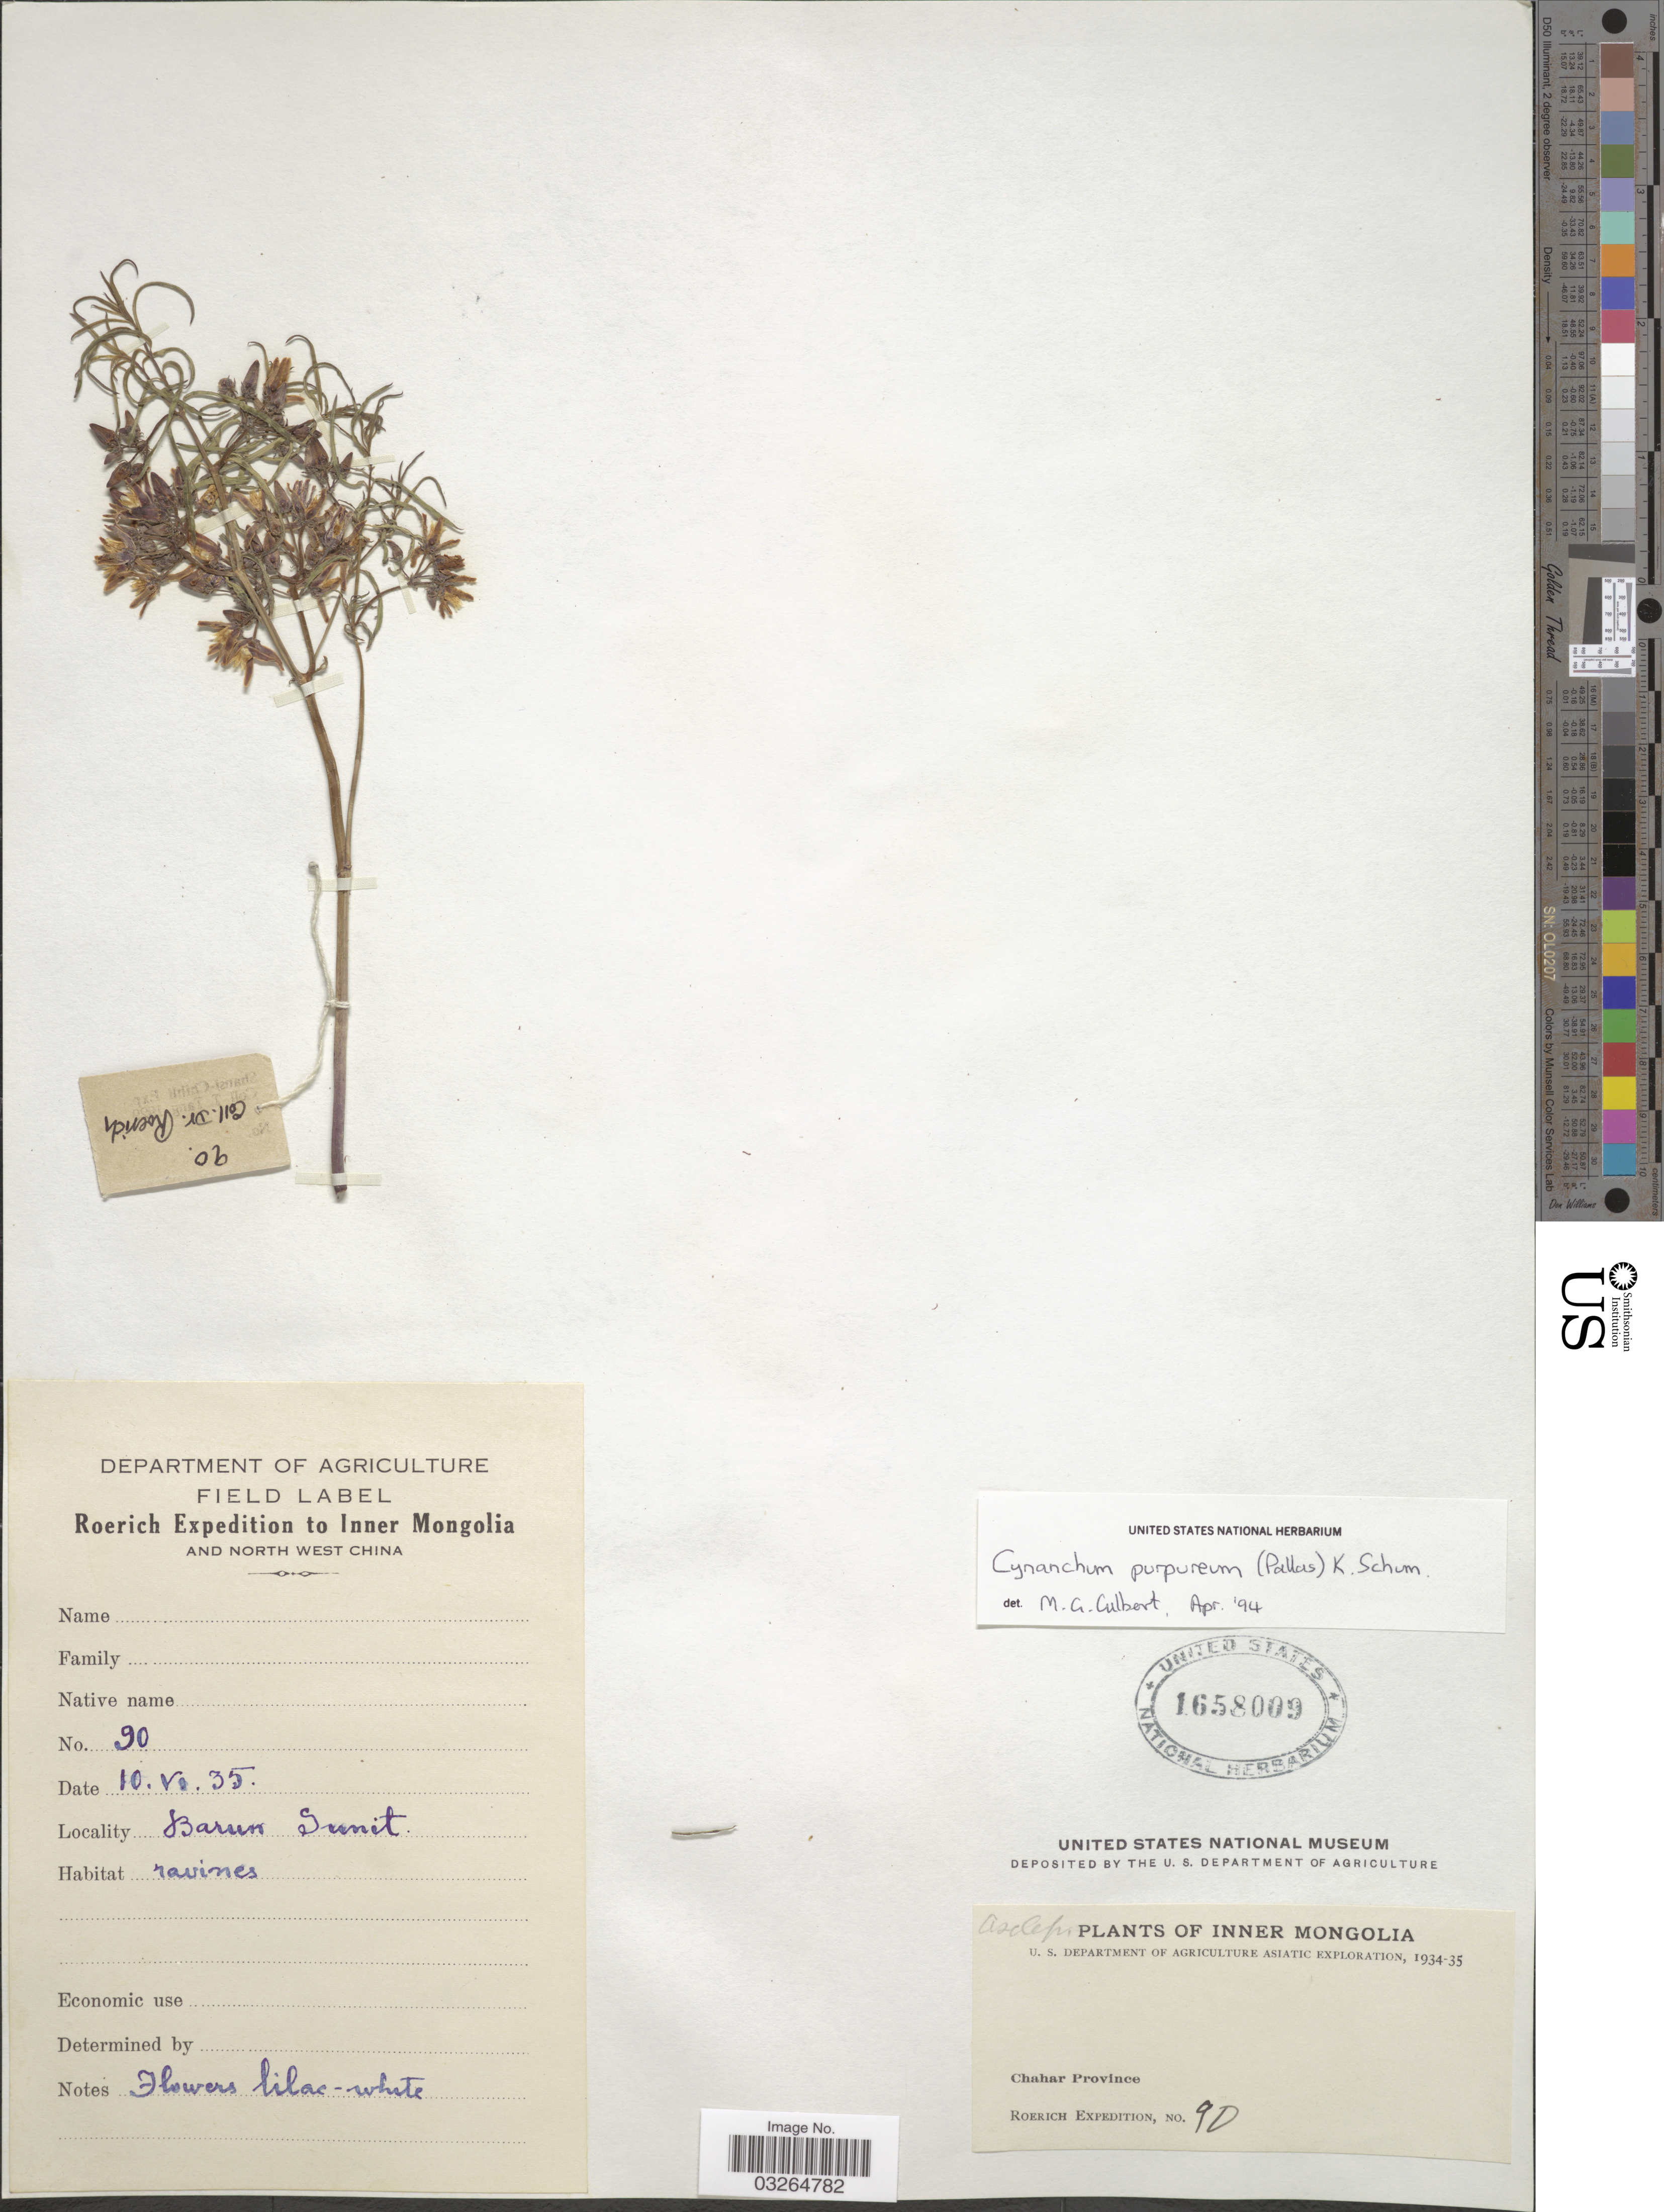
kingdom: Plantae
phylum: Tracheophyta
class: Magnoliopsida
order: Gentianales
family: Apocynaceae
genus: Cynanchum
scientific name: Cynanchum purpureum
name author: (Pall.) K. Schum.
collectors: Roerich Expedition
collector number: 90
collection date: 1935-06-10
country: China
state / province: Nei Monggol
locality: Inner Mongolia and North West China. Barun Sunit. Chahar Province.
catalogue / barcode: US 1658009